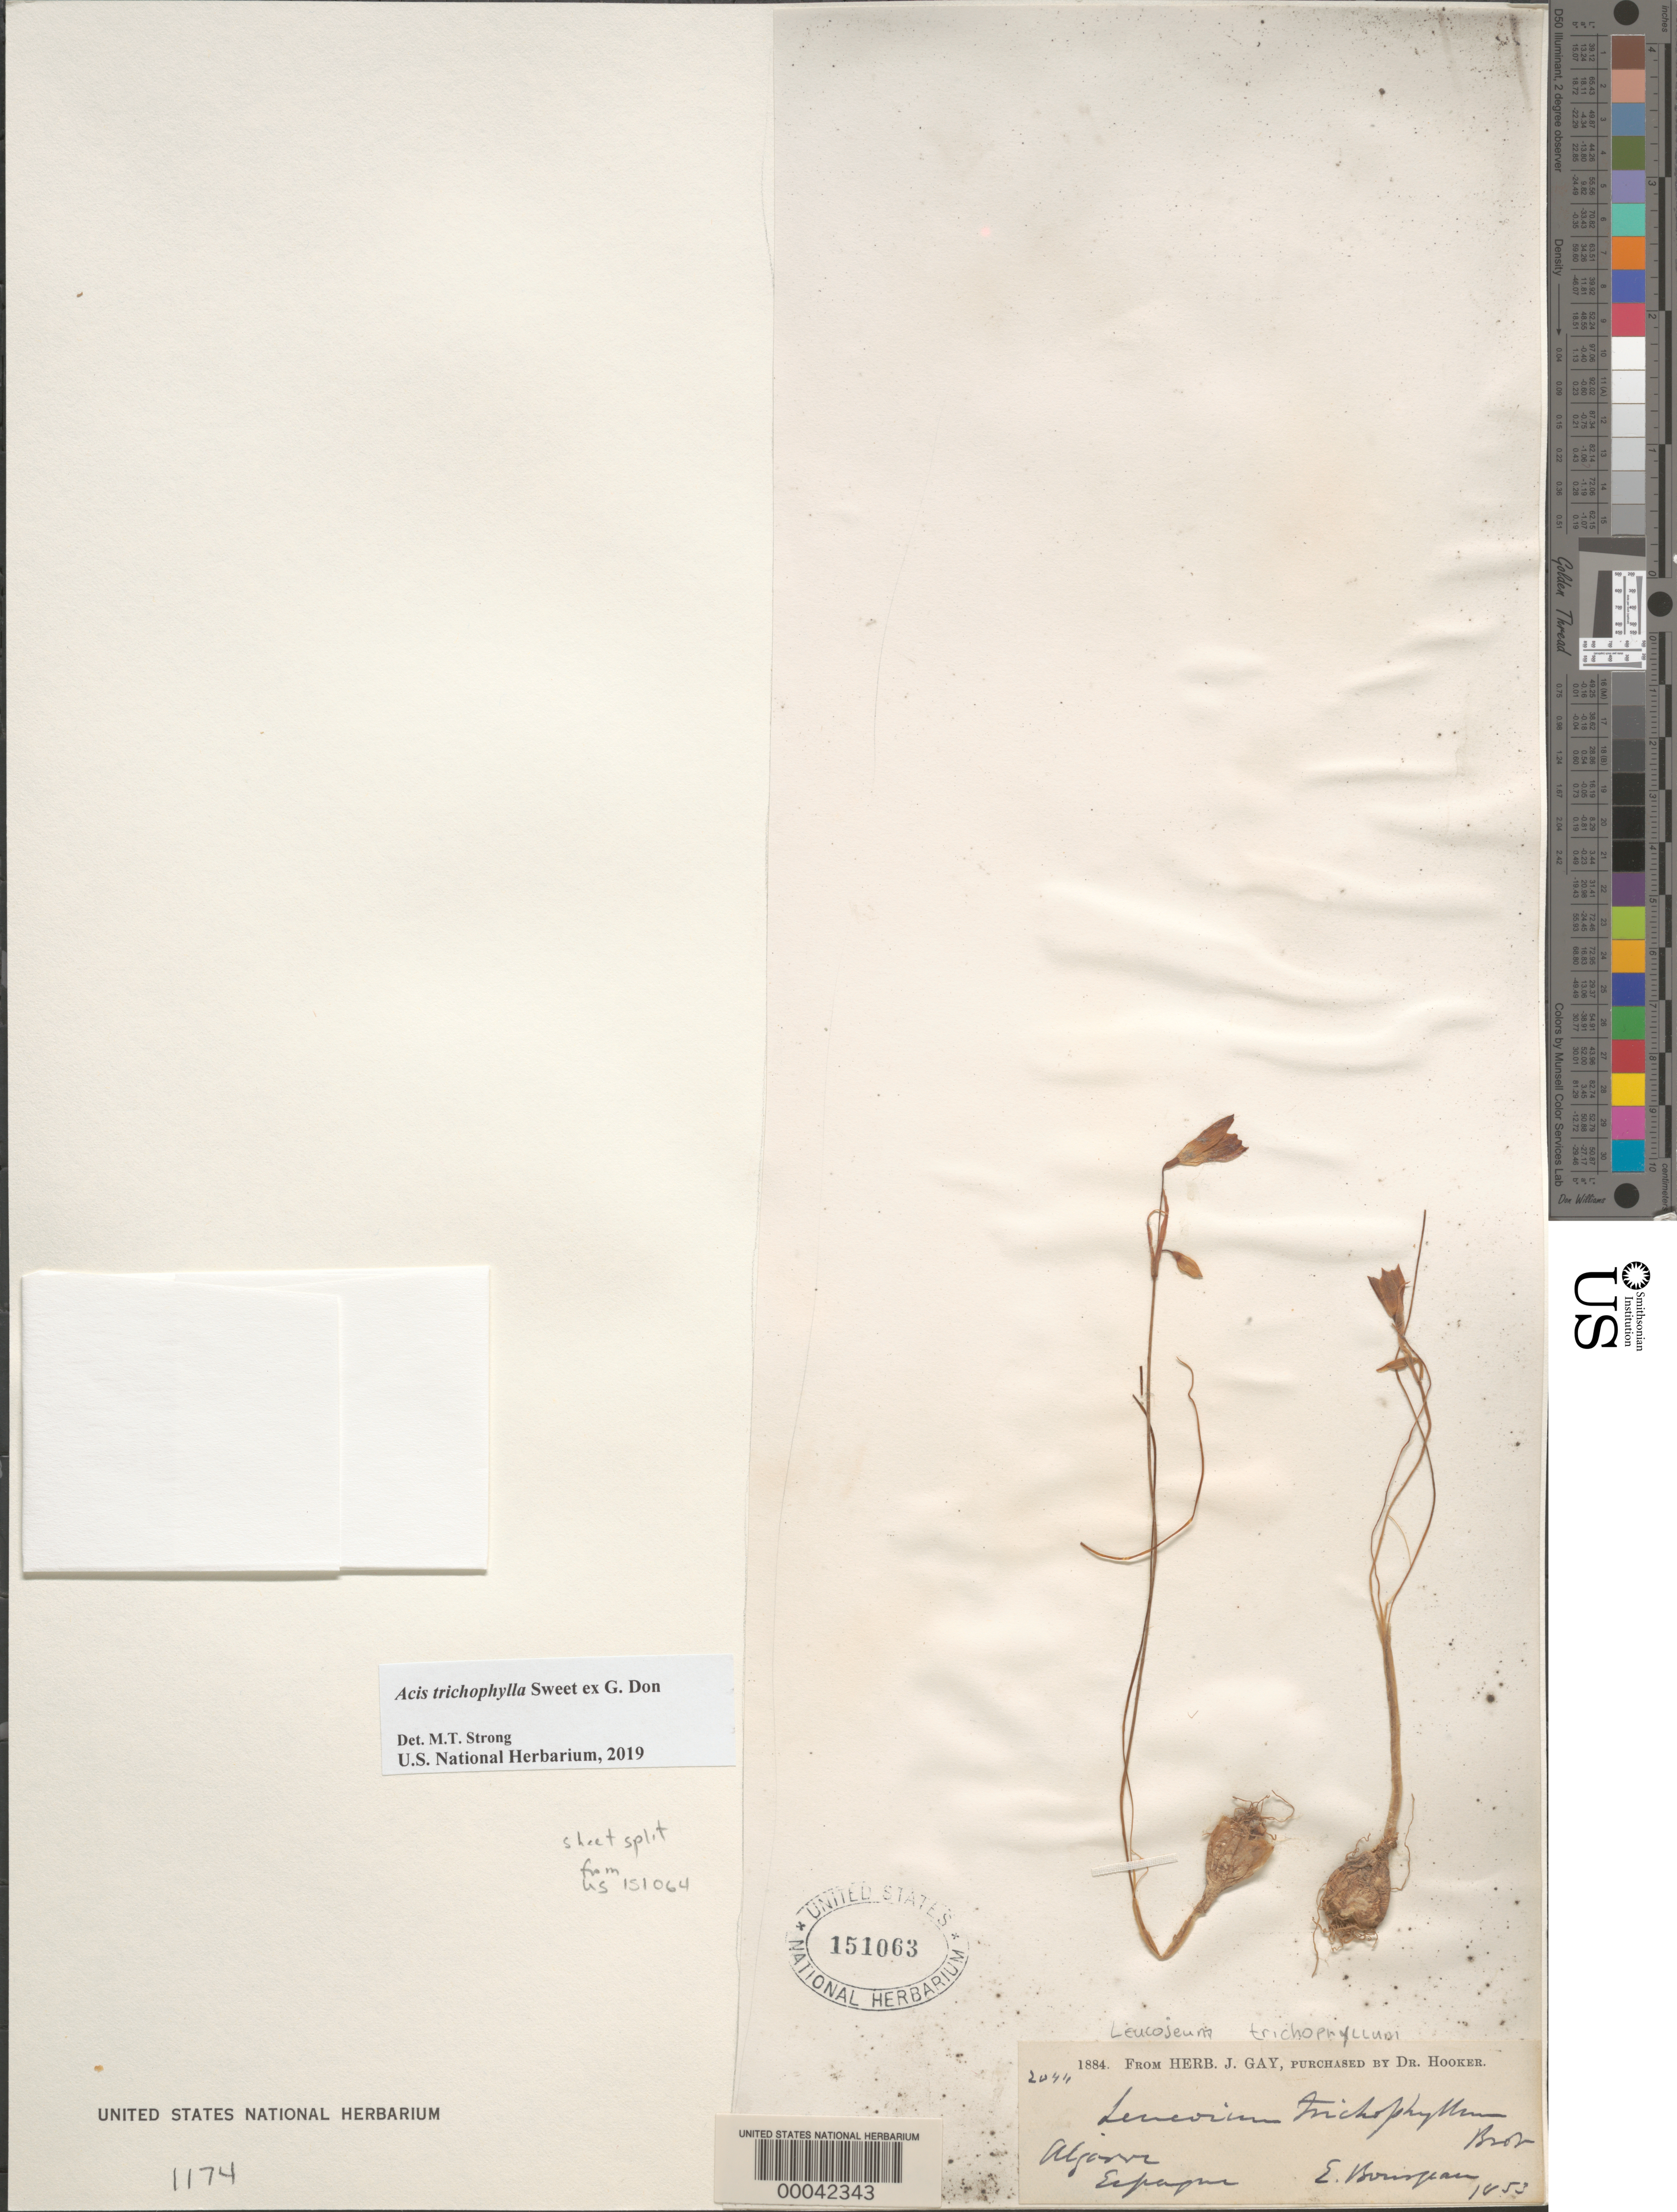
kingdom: Plantae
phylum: Tracheophyta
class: Liliopsida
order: Asparagales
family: Amaryllidaceae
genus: Acis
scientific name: Acis trichophylla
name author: Sweet ex G. Don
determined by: Strong, Mark T., (BOT), Smithsonian Institution - National Museum of Natural History (UNITED STATES)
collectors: E. Bourgeau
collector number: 2044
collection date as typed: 1853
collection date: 1853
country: Spain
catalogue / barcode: US 151063